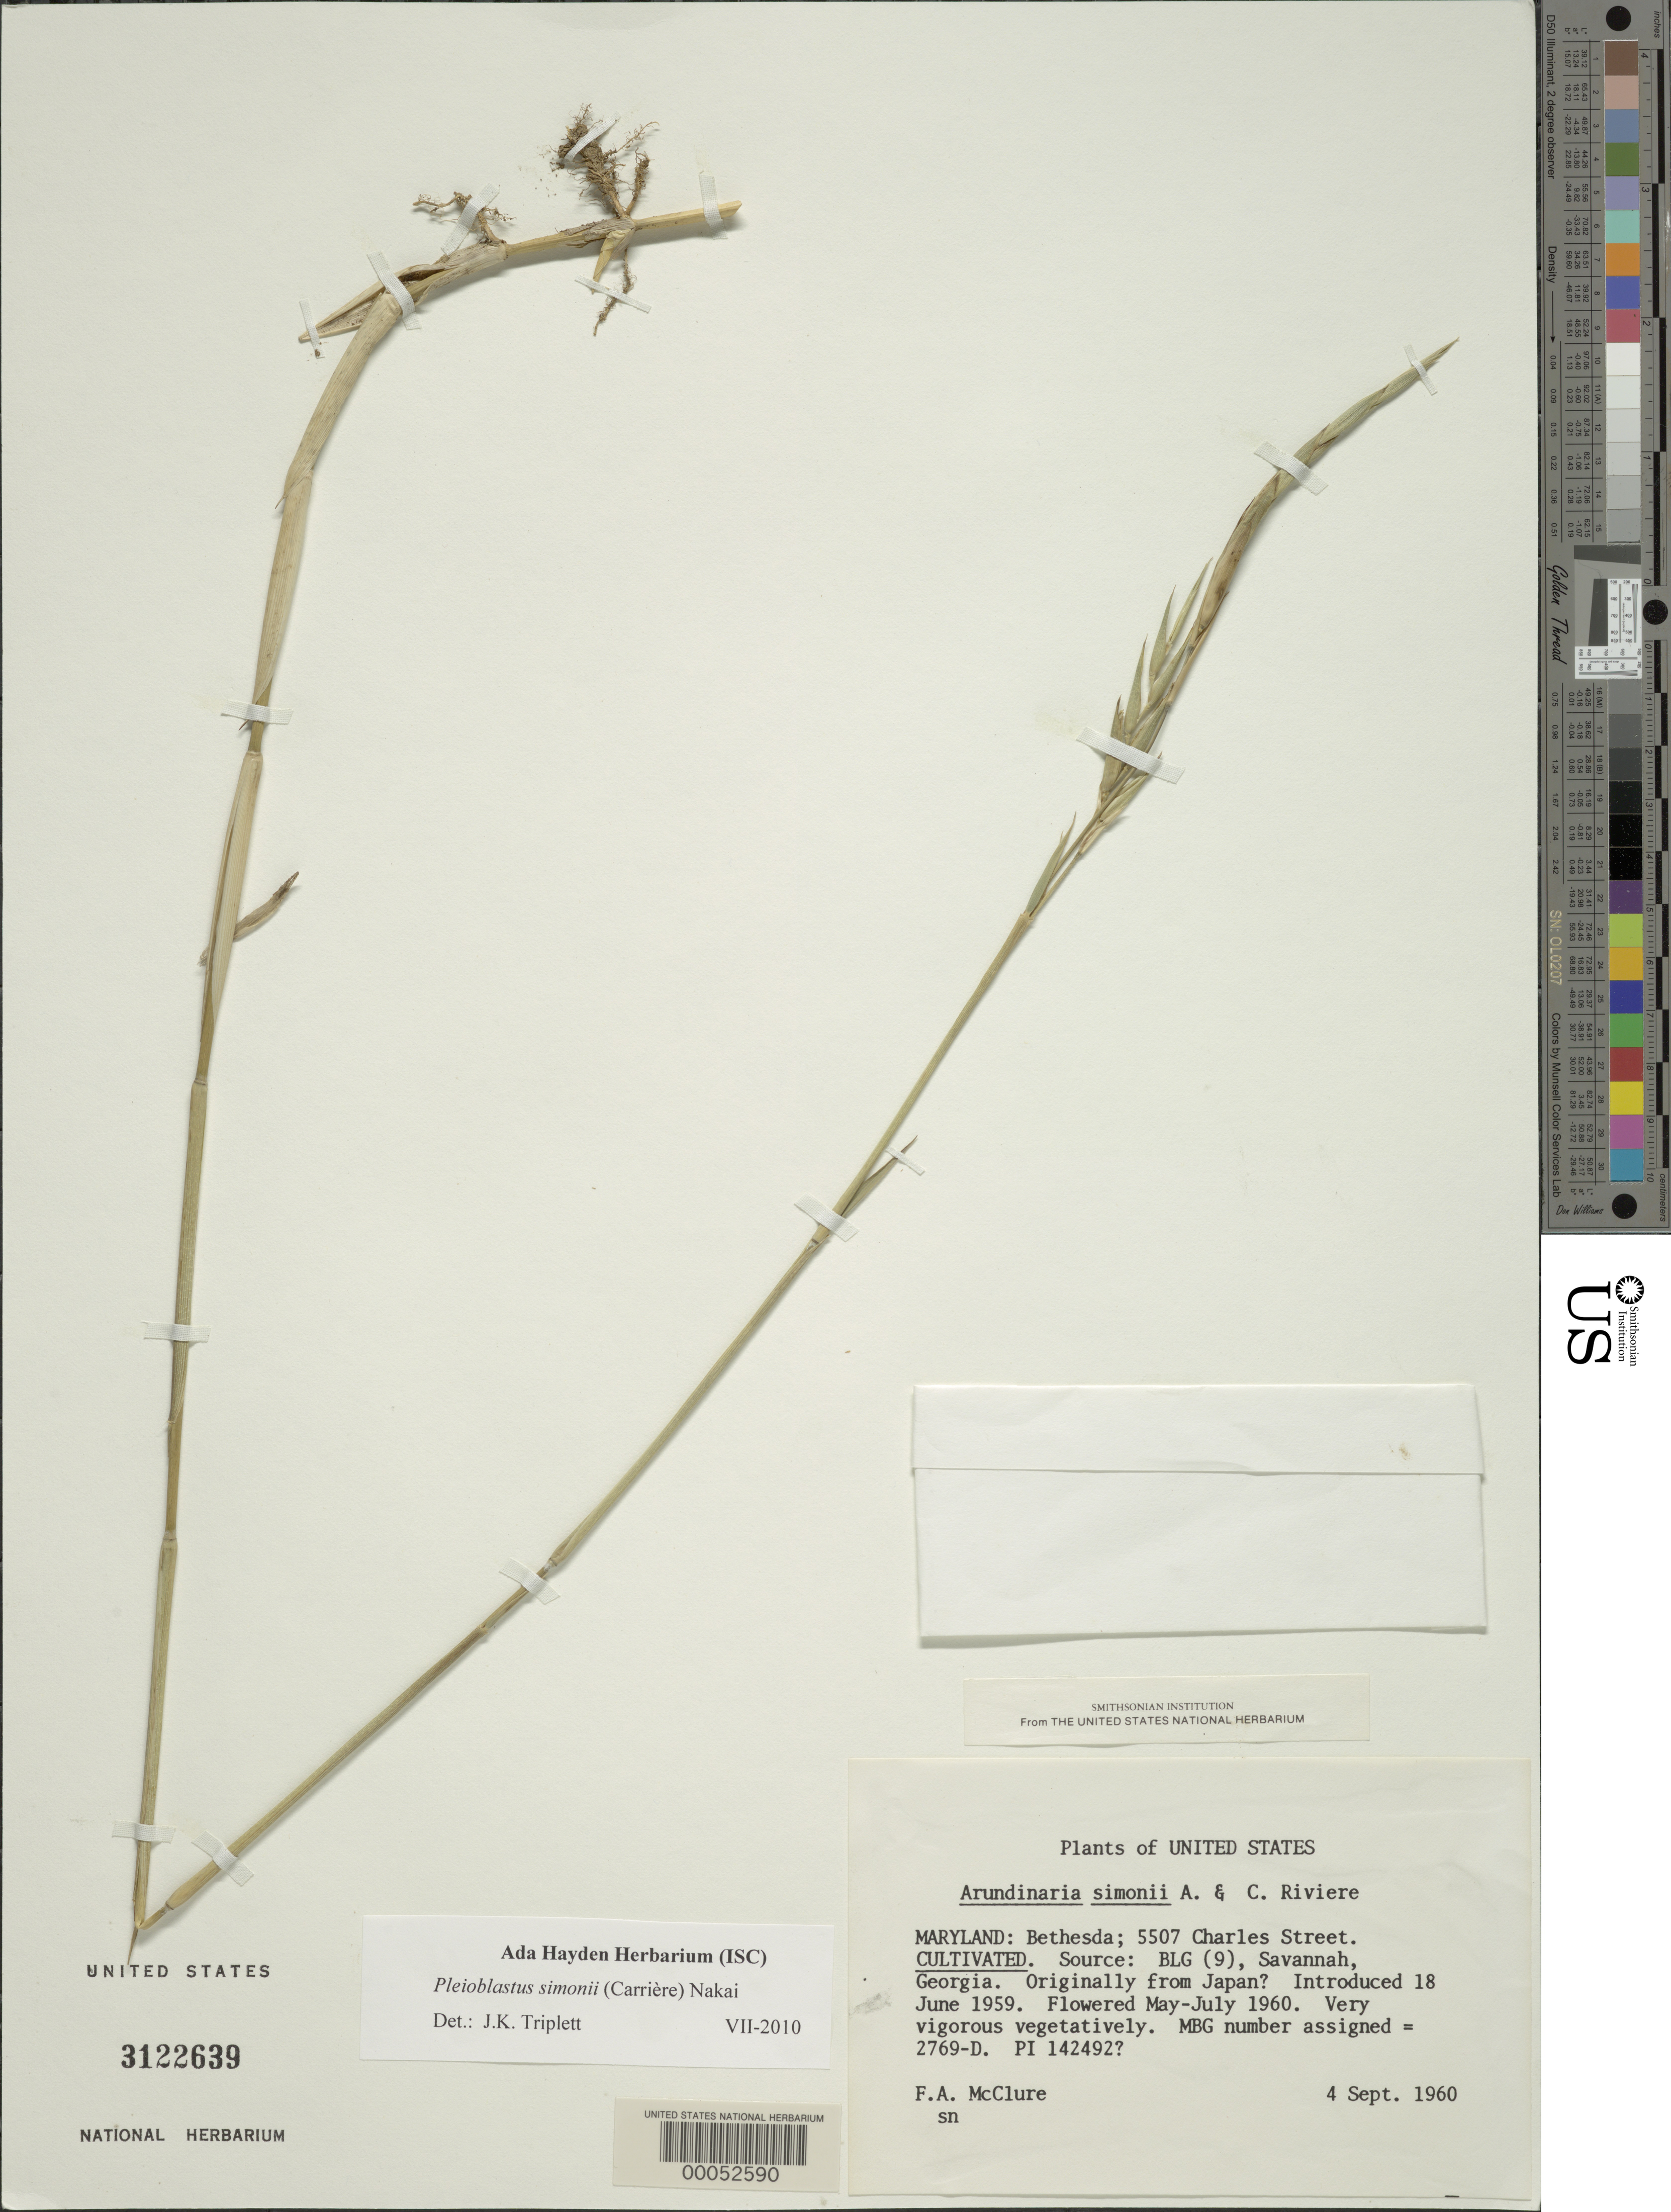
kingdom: Plantae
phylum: Tracheophyta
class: Liliopsida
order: Poales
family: Poaceae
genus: Pleioblastus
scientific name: Pleioblastus simonii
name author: (Carrière) Nakai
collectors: F. A. McClure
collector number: MBG 2769-D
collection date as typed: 04 Sep 1960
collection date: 1960-09-04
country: United States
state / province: Maryland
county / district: Montgomery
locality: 5507 Charles Street, Bethesda (McClure's garden)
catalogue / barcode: US 3122639